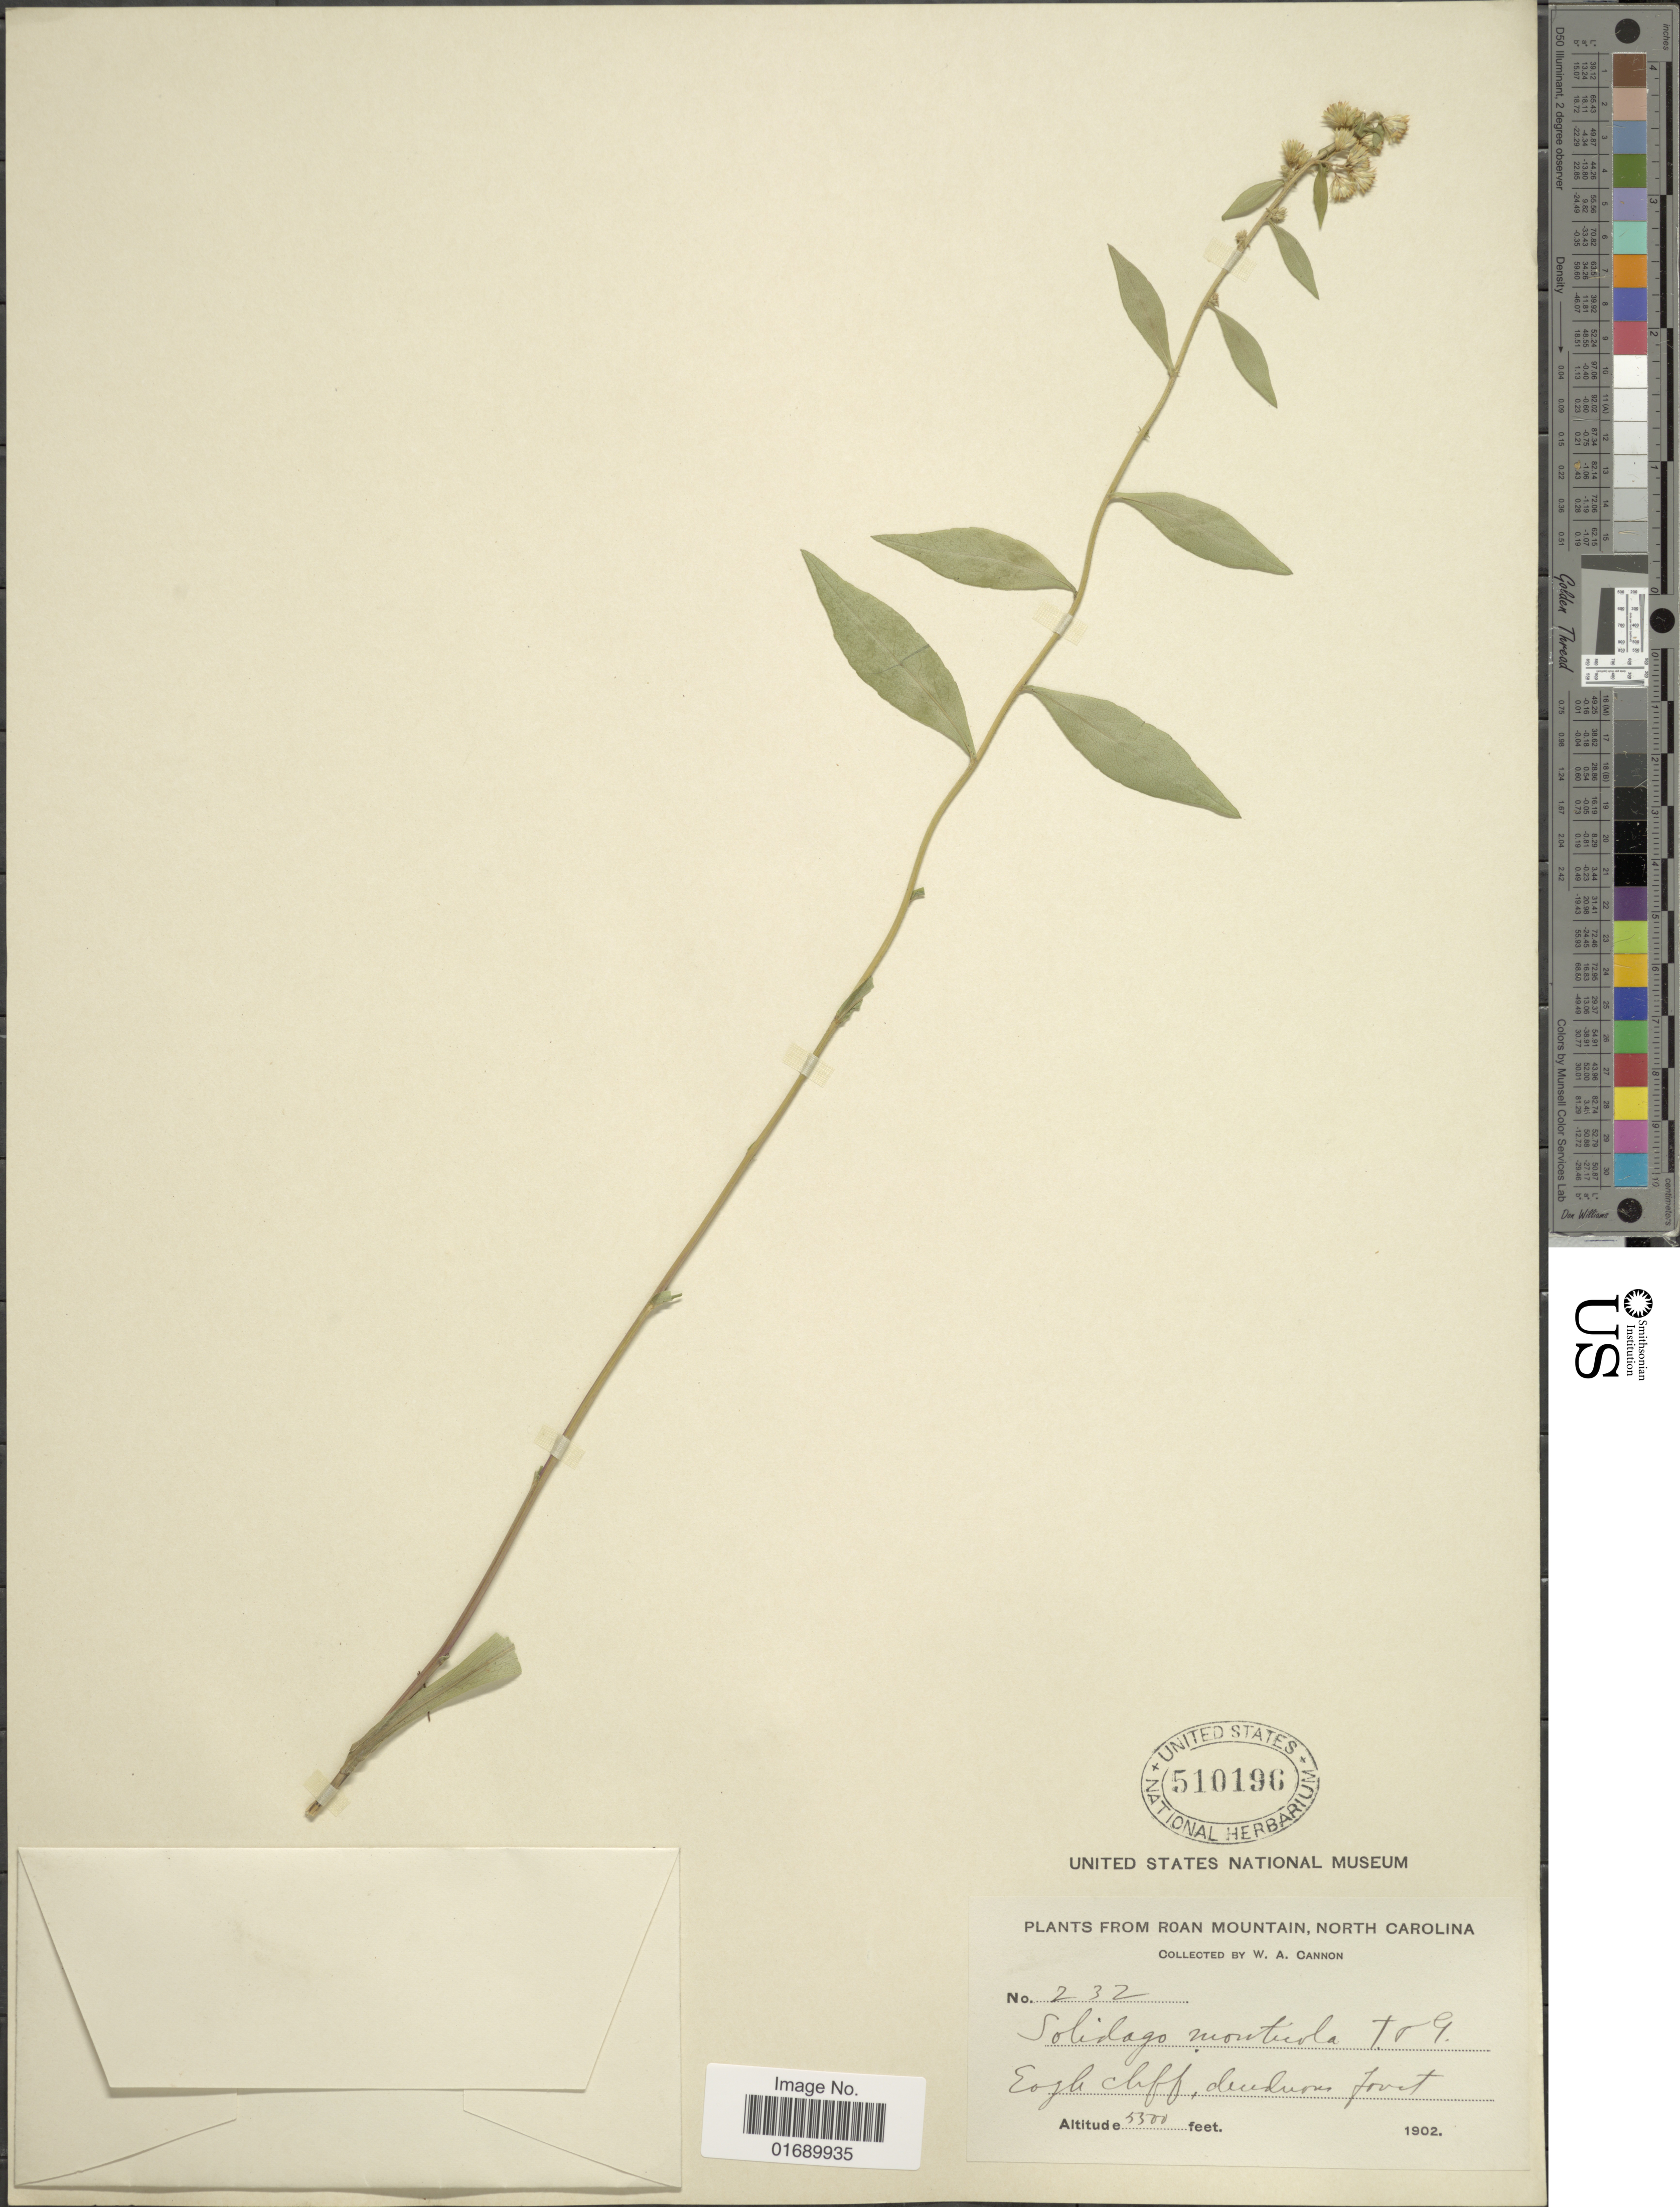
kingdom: Plantae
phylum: Tracheophyta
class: Magnoliopsida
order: Asterales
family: Asteraceae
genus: Solidago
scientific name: Solidago roanensis var. monticola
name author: (Torr. & A. Gray) Fernald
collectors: W. Cannon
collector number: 232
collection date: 1902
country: United States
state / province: North Carolina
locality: From Roan Mountain, Eagle cliff.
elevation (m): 1676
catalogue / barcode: US 510196